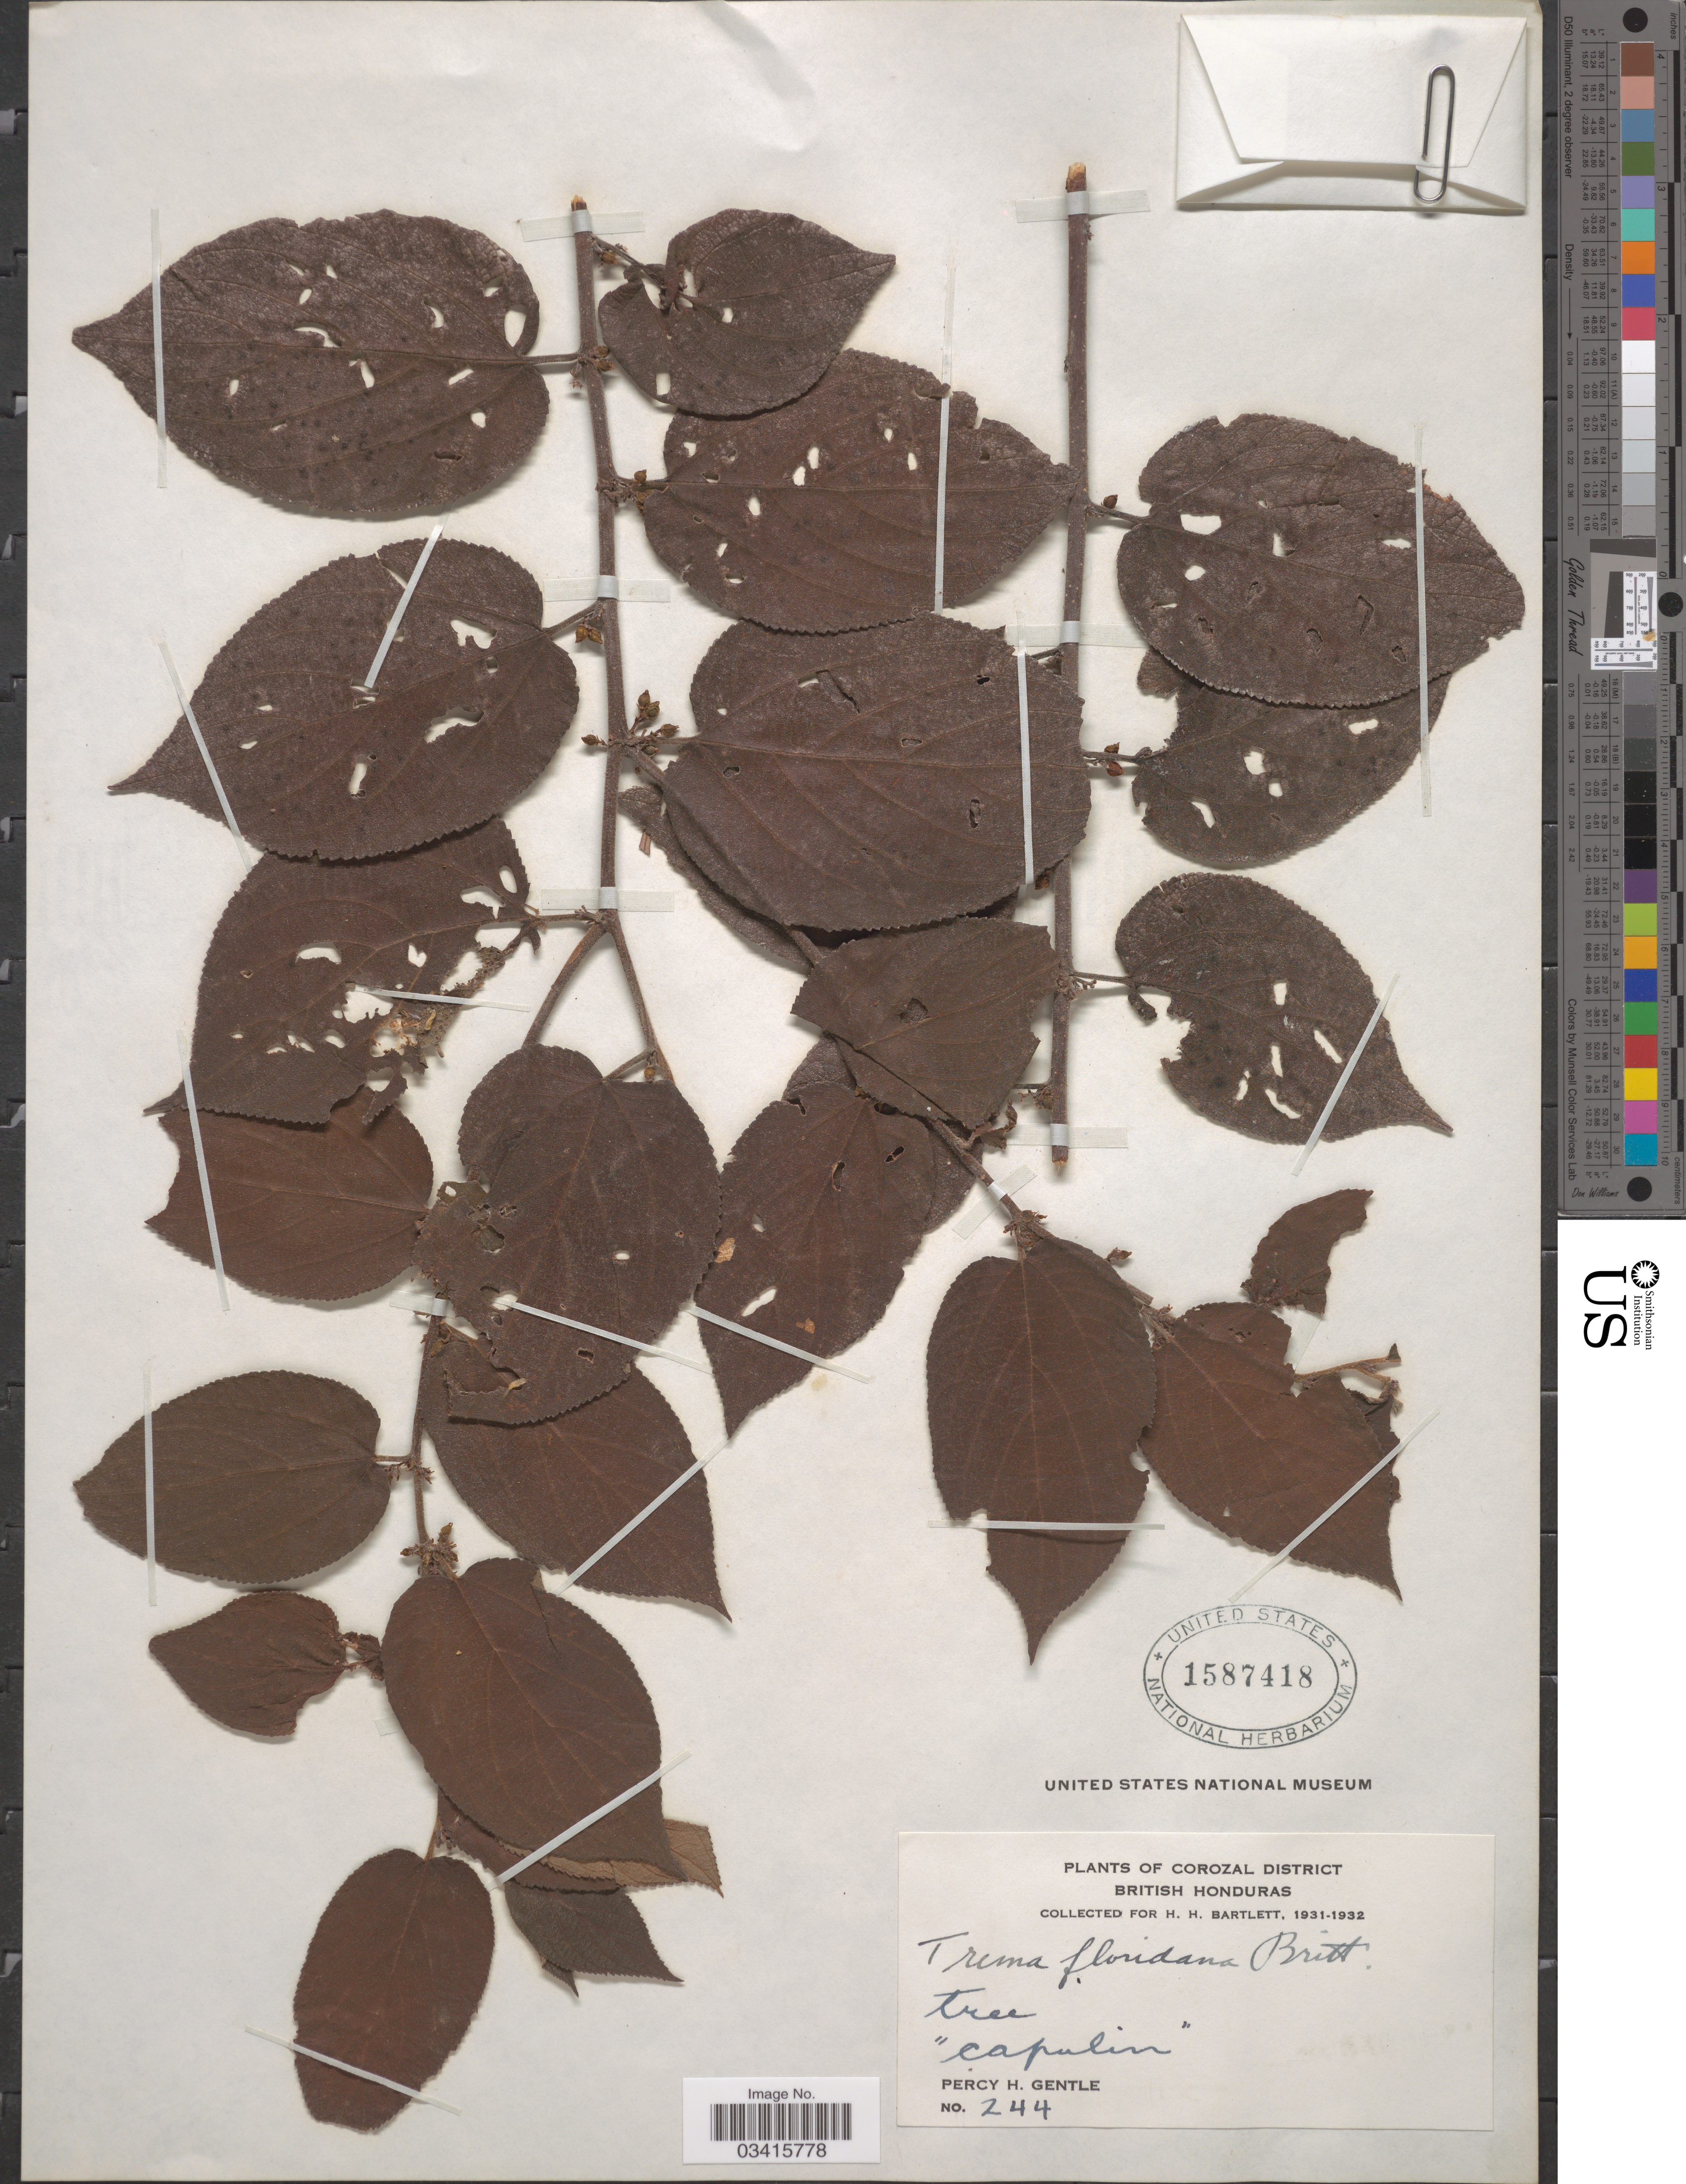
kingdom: Plantae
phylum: Tracheophyta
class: Magnoliopsida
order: Rosales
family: Cannabaceae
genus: Trema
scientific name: Trema floridanum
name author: Britton ex Small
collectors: P. H. Gentle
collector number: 244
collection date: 1931/1932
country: Belize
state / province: Corozal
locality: Corozal District, British Honduras.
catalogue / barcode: US 1587418